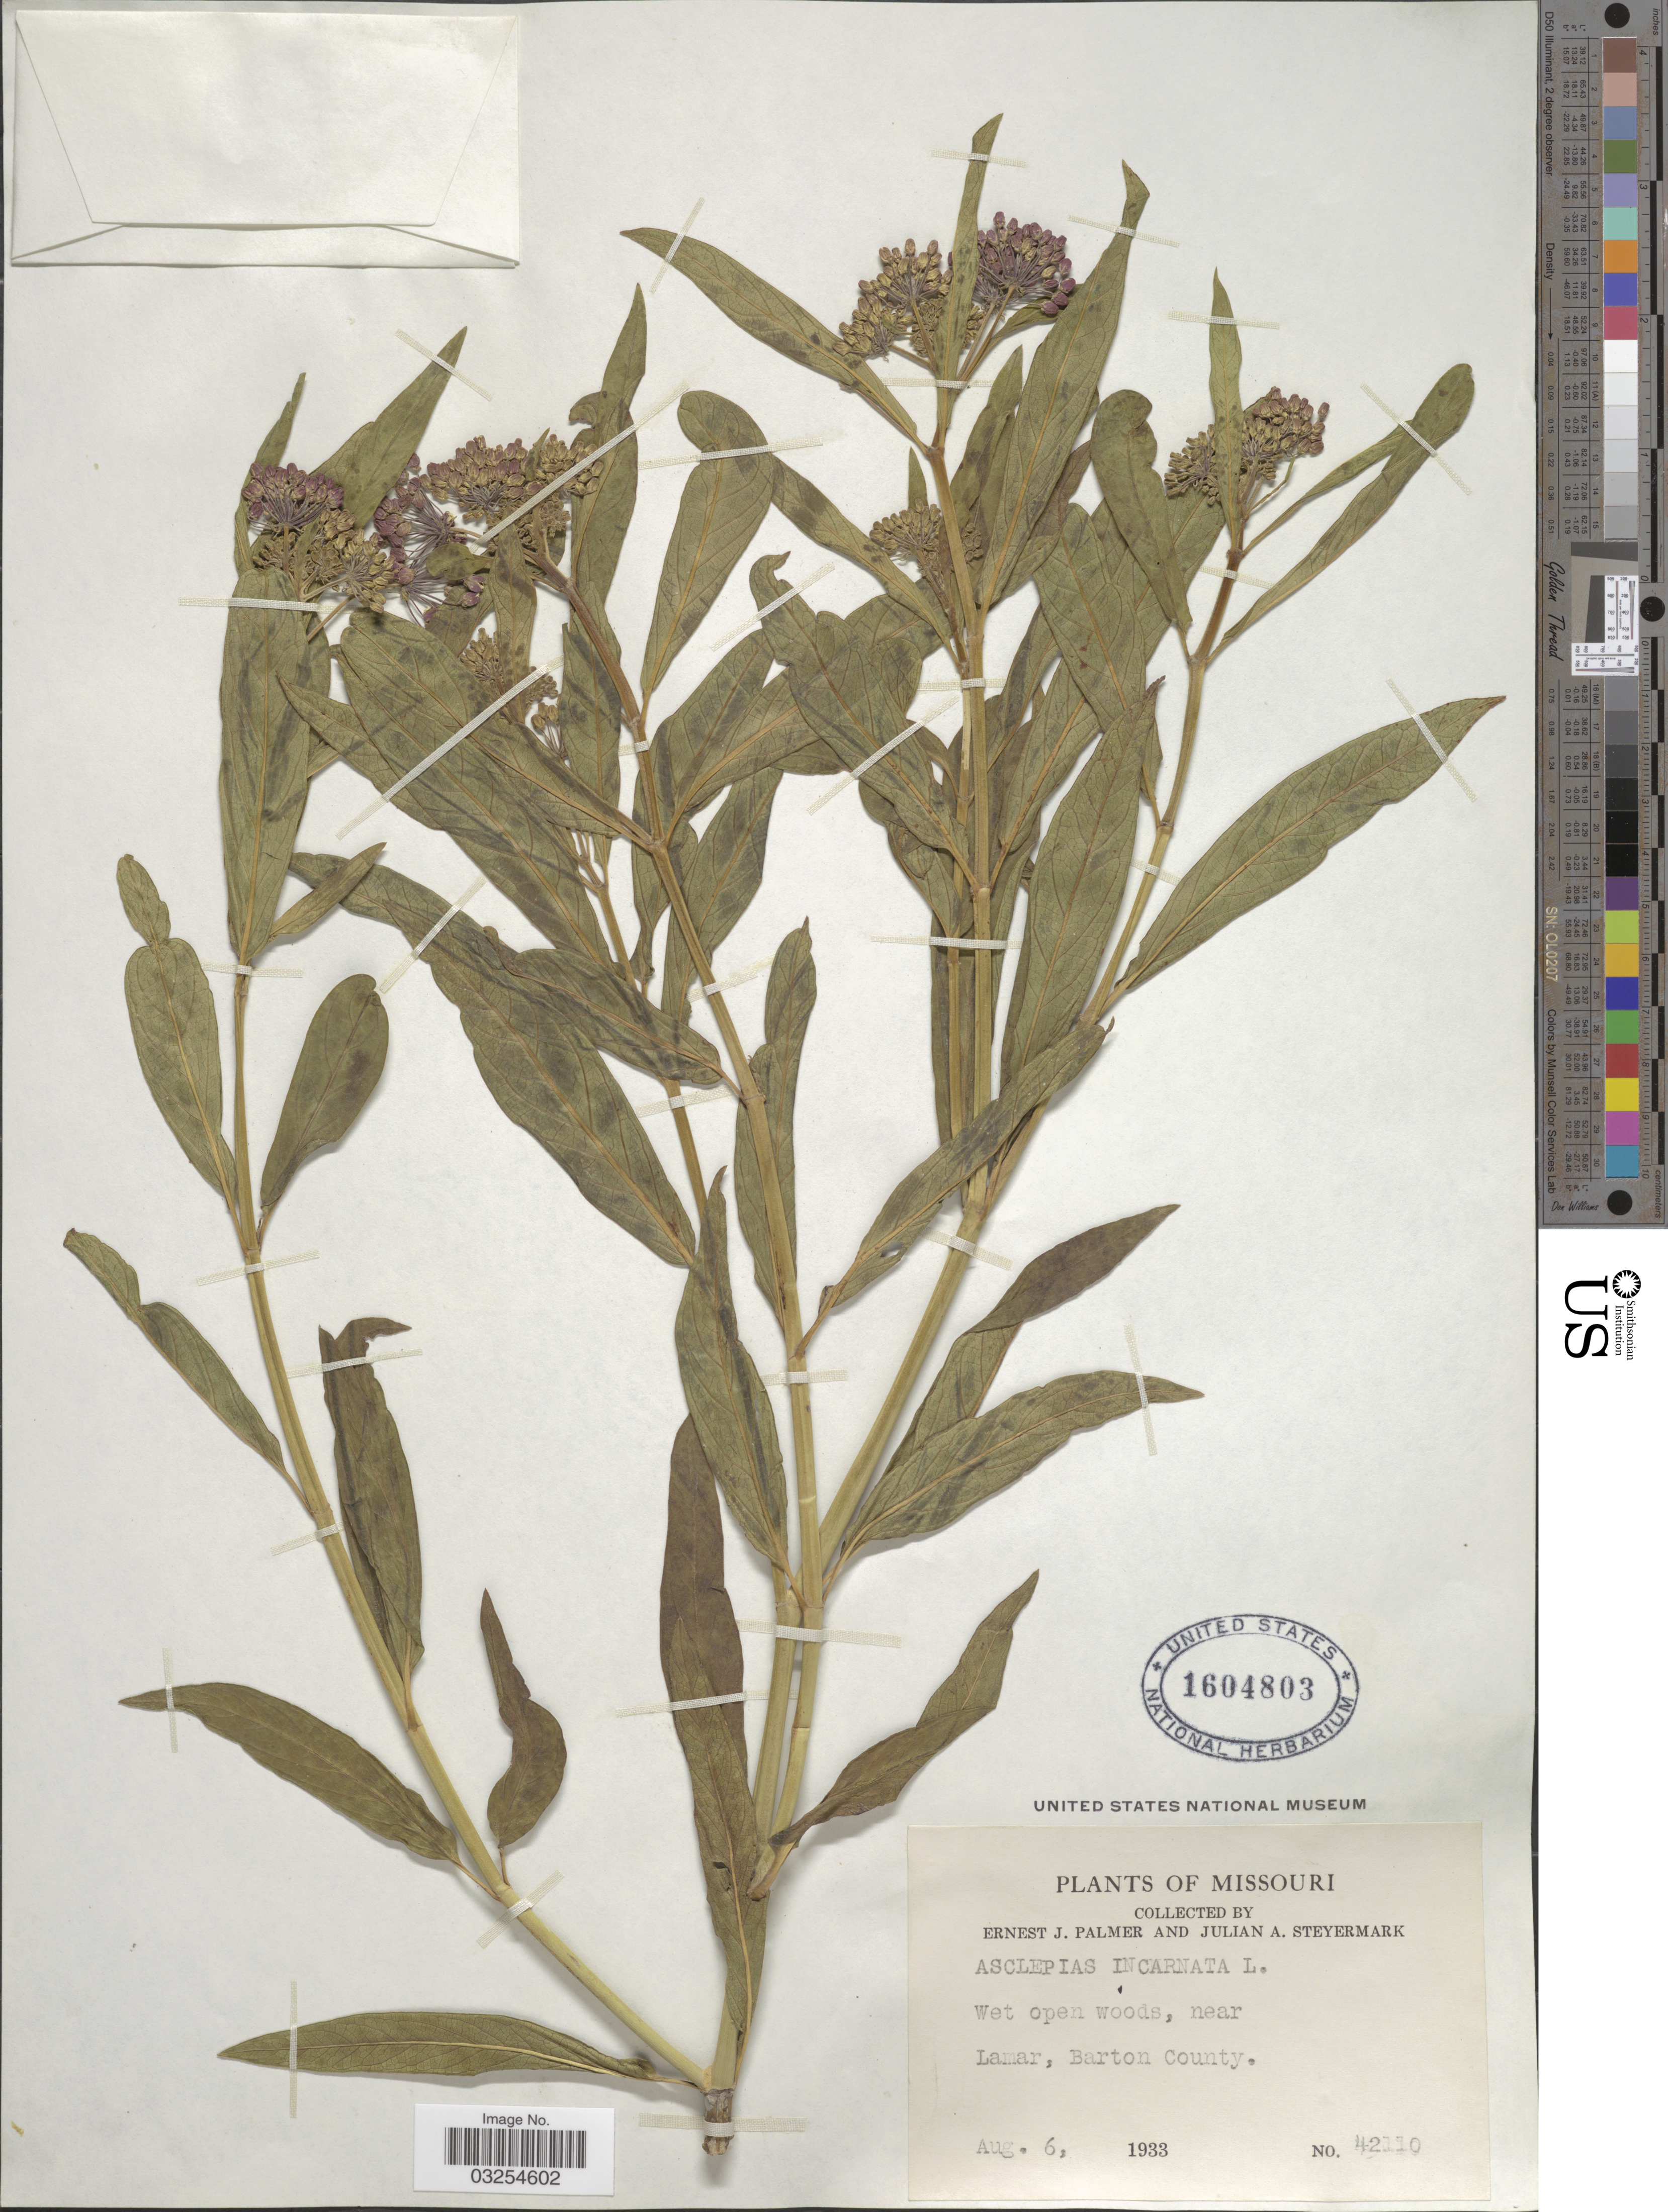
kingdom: Plantae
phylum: Tracheophyta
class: Magnoliopsida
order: Gentianales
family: Apocynaceae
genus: Asclepias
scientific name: Asclepias incarnata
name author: L.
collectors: E. J. Palmer & J. Steyermark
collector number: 42110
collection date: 1933-08-06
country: United States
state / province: Missouri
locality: Wet open woods, near Lamar, Barton County.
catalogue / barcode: US 1604803